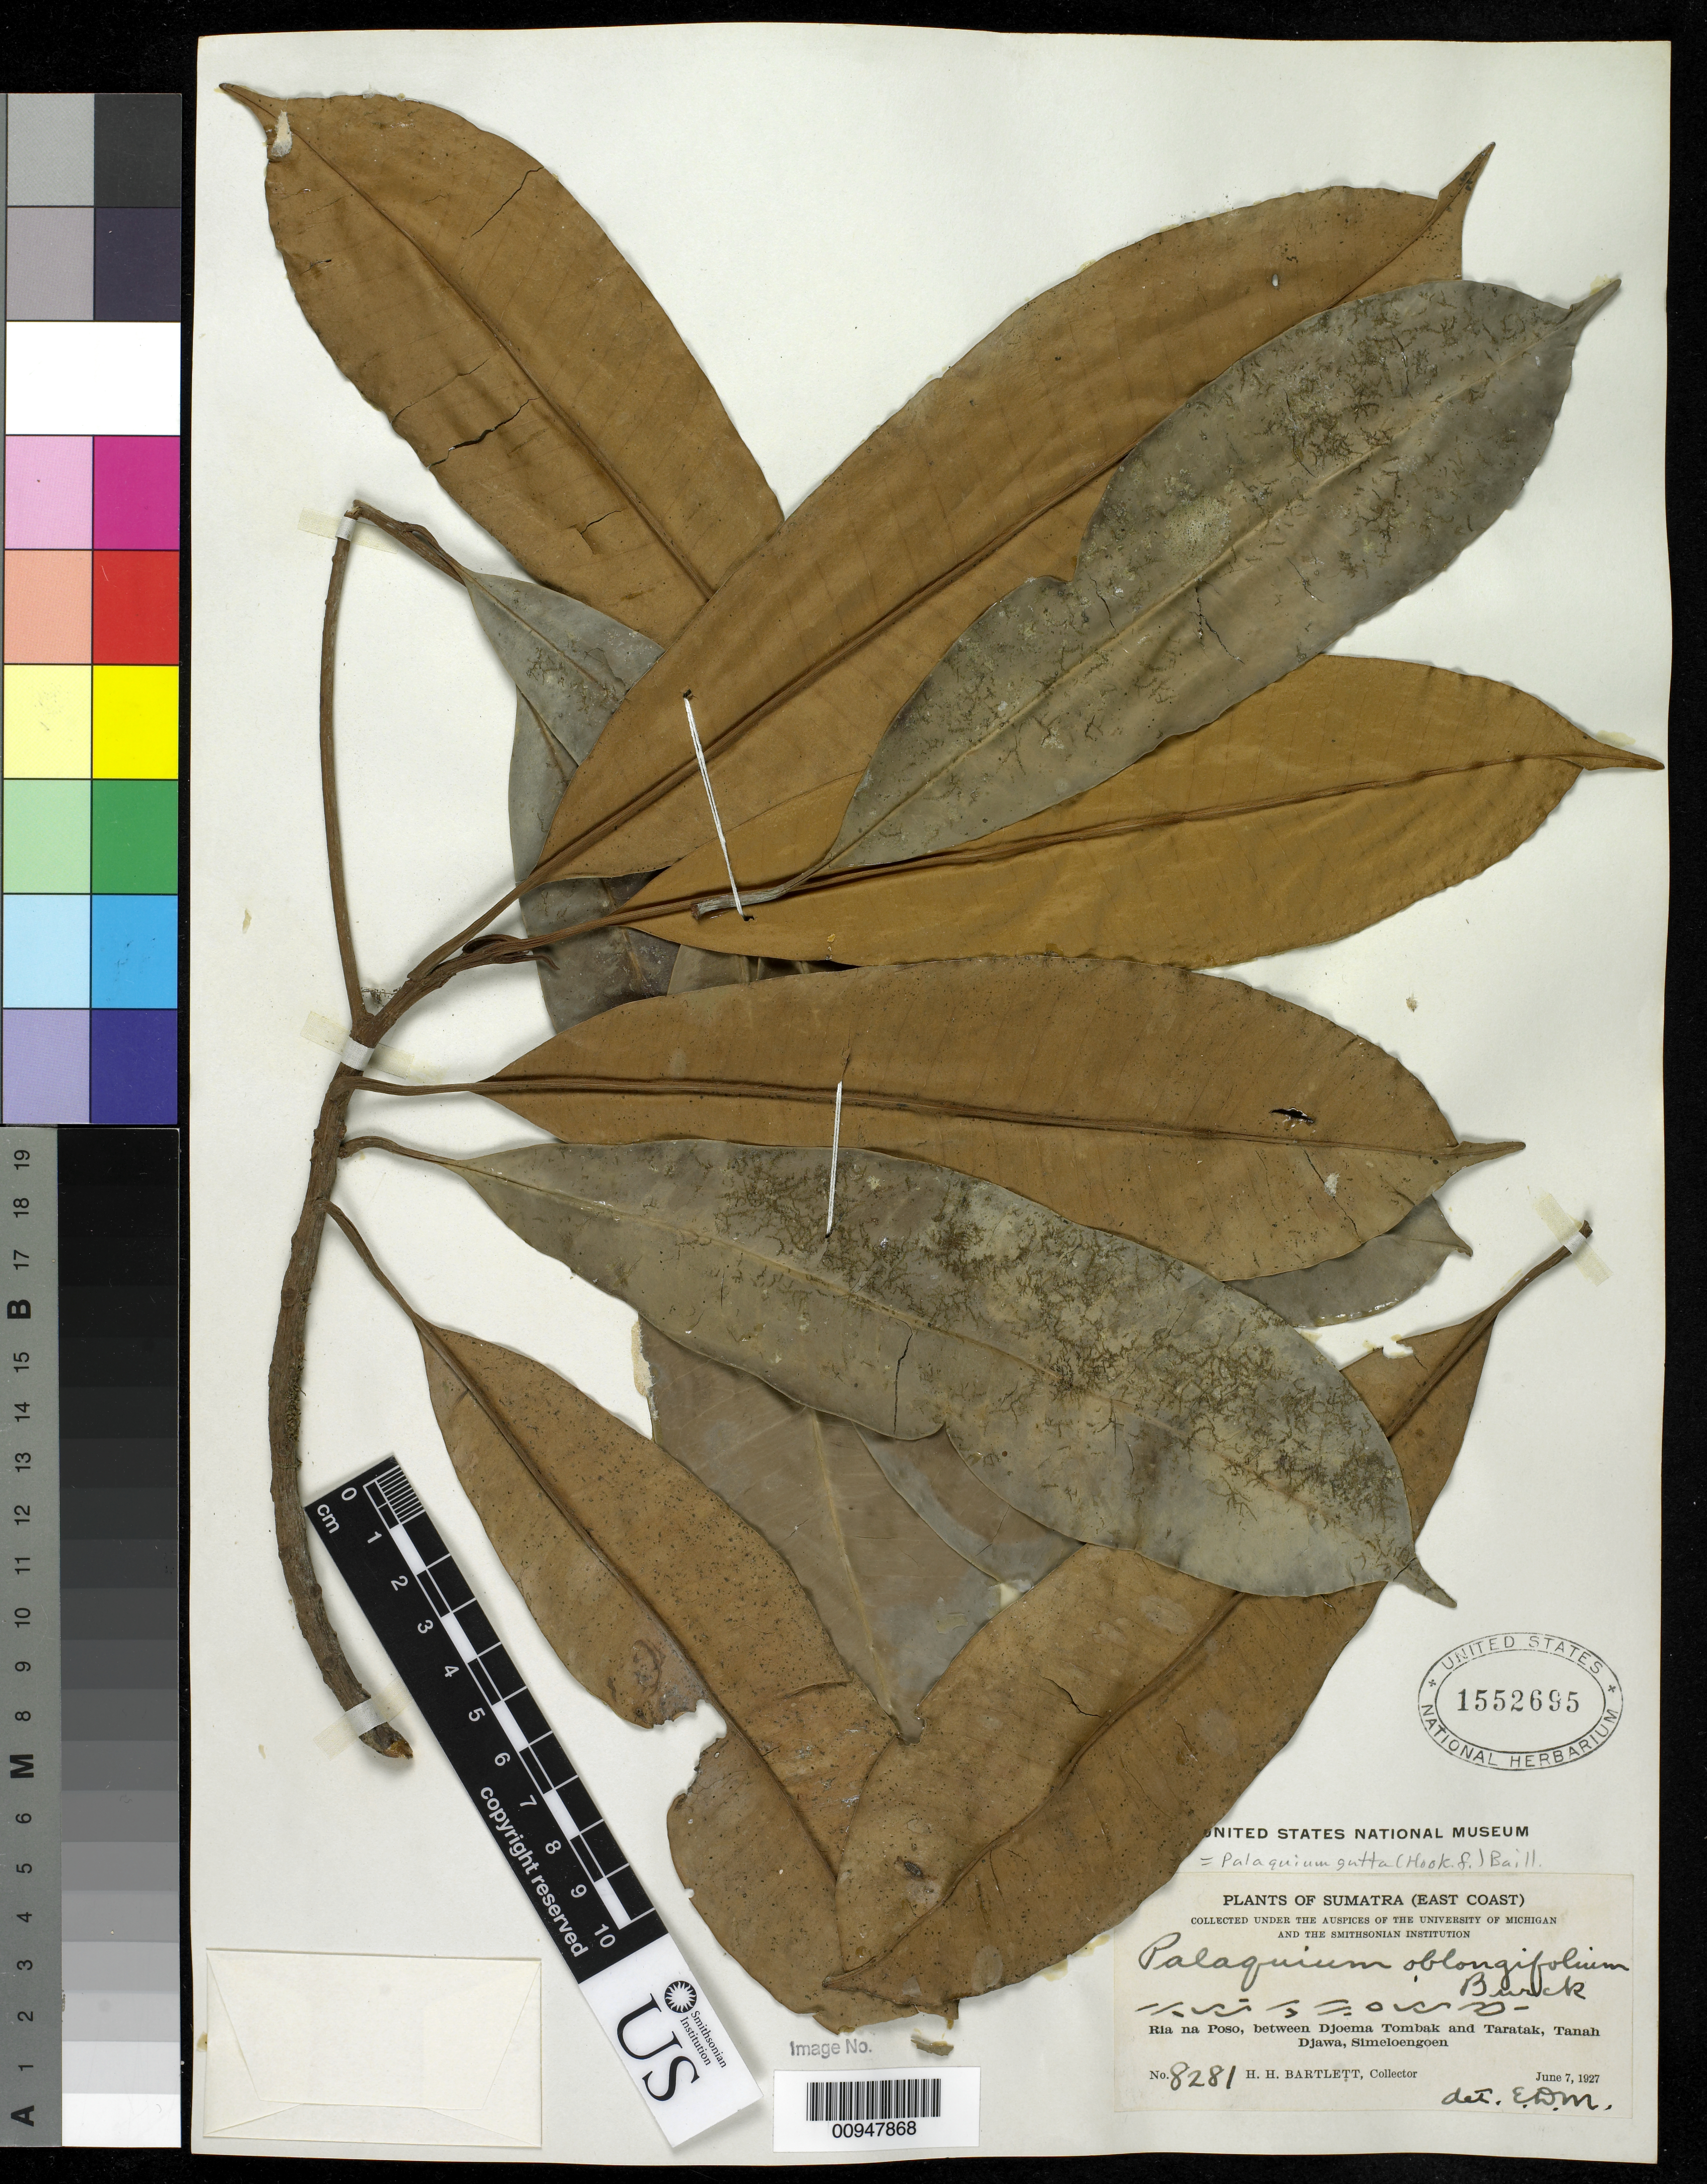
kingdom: Plantae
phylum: Tracheophyta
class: Magnoliopsida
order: Ericales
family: Sapotaceae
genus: Palaquium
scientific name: Palaquium gutta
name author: (Hook.) Baill.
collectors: H. H. Bartlett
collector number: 8281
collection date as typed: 07 Jun 1927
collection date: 1927-06-07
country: Indonesia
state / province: Sumatra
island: Sumatra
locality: Ria na Poso, between Djoema Tombak & Taratak, Yanah Djawa, Simeloengoen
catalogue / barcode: US 1552695